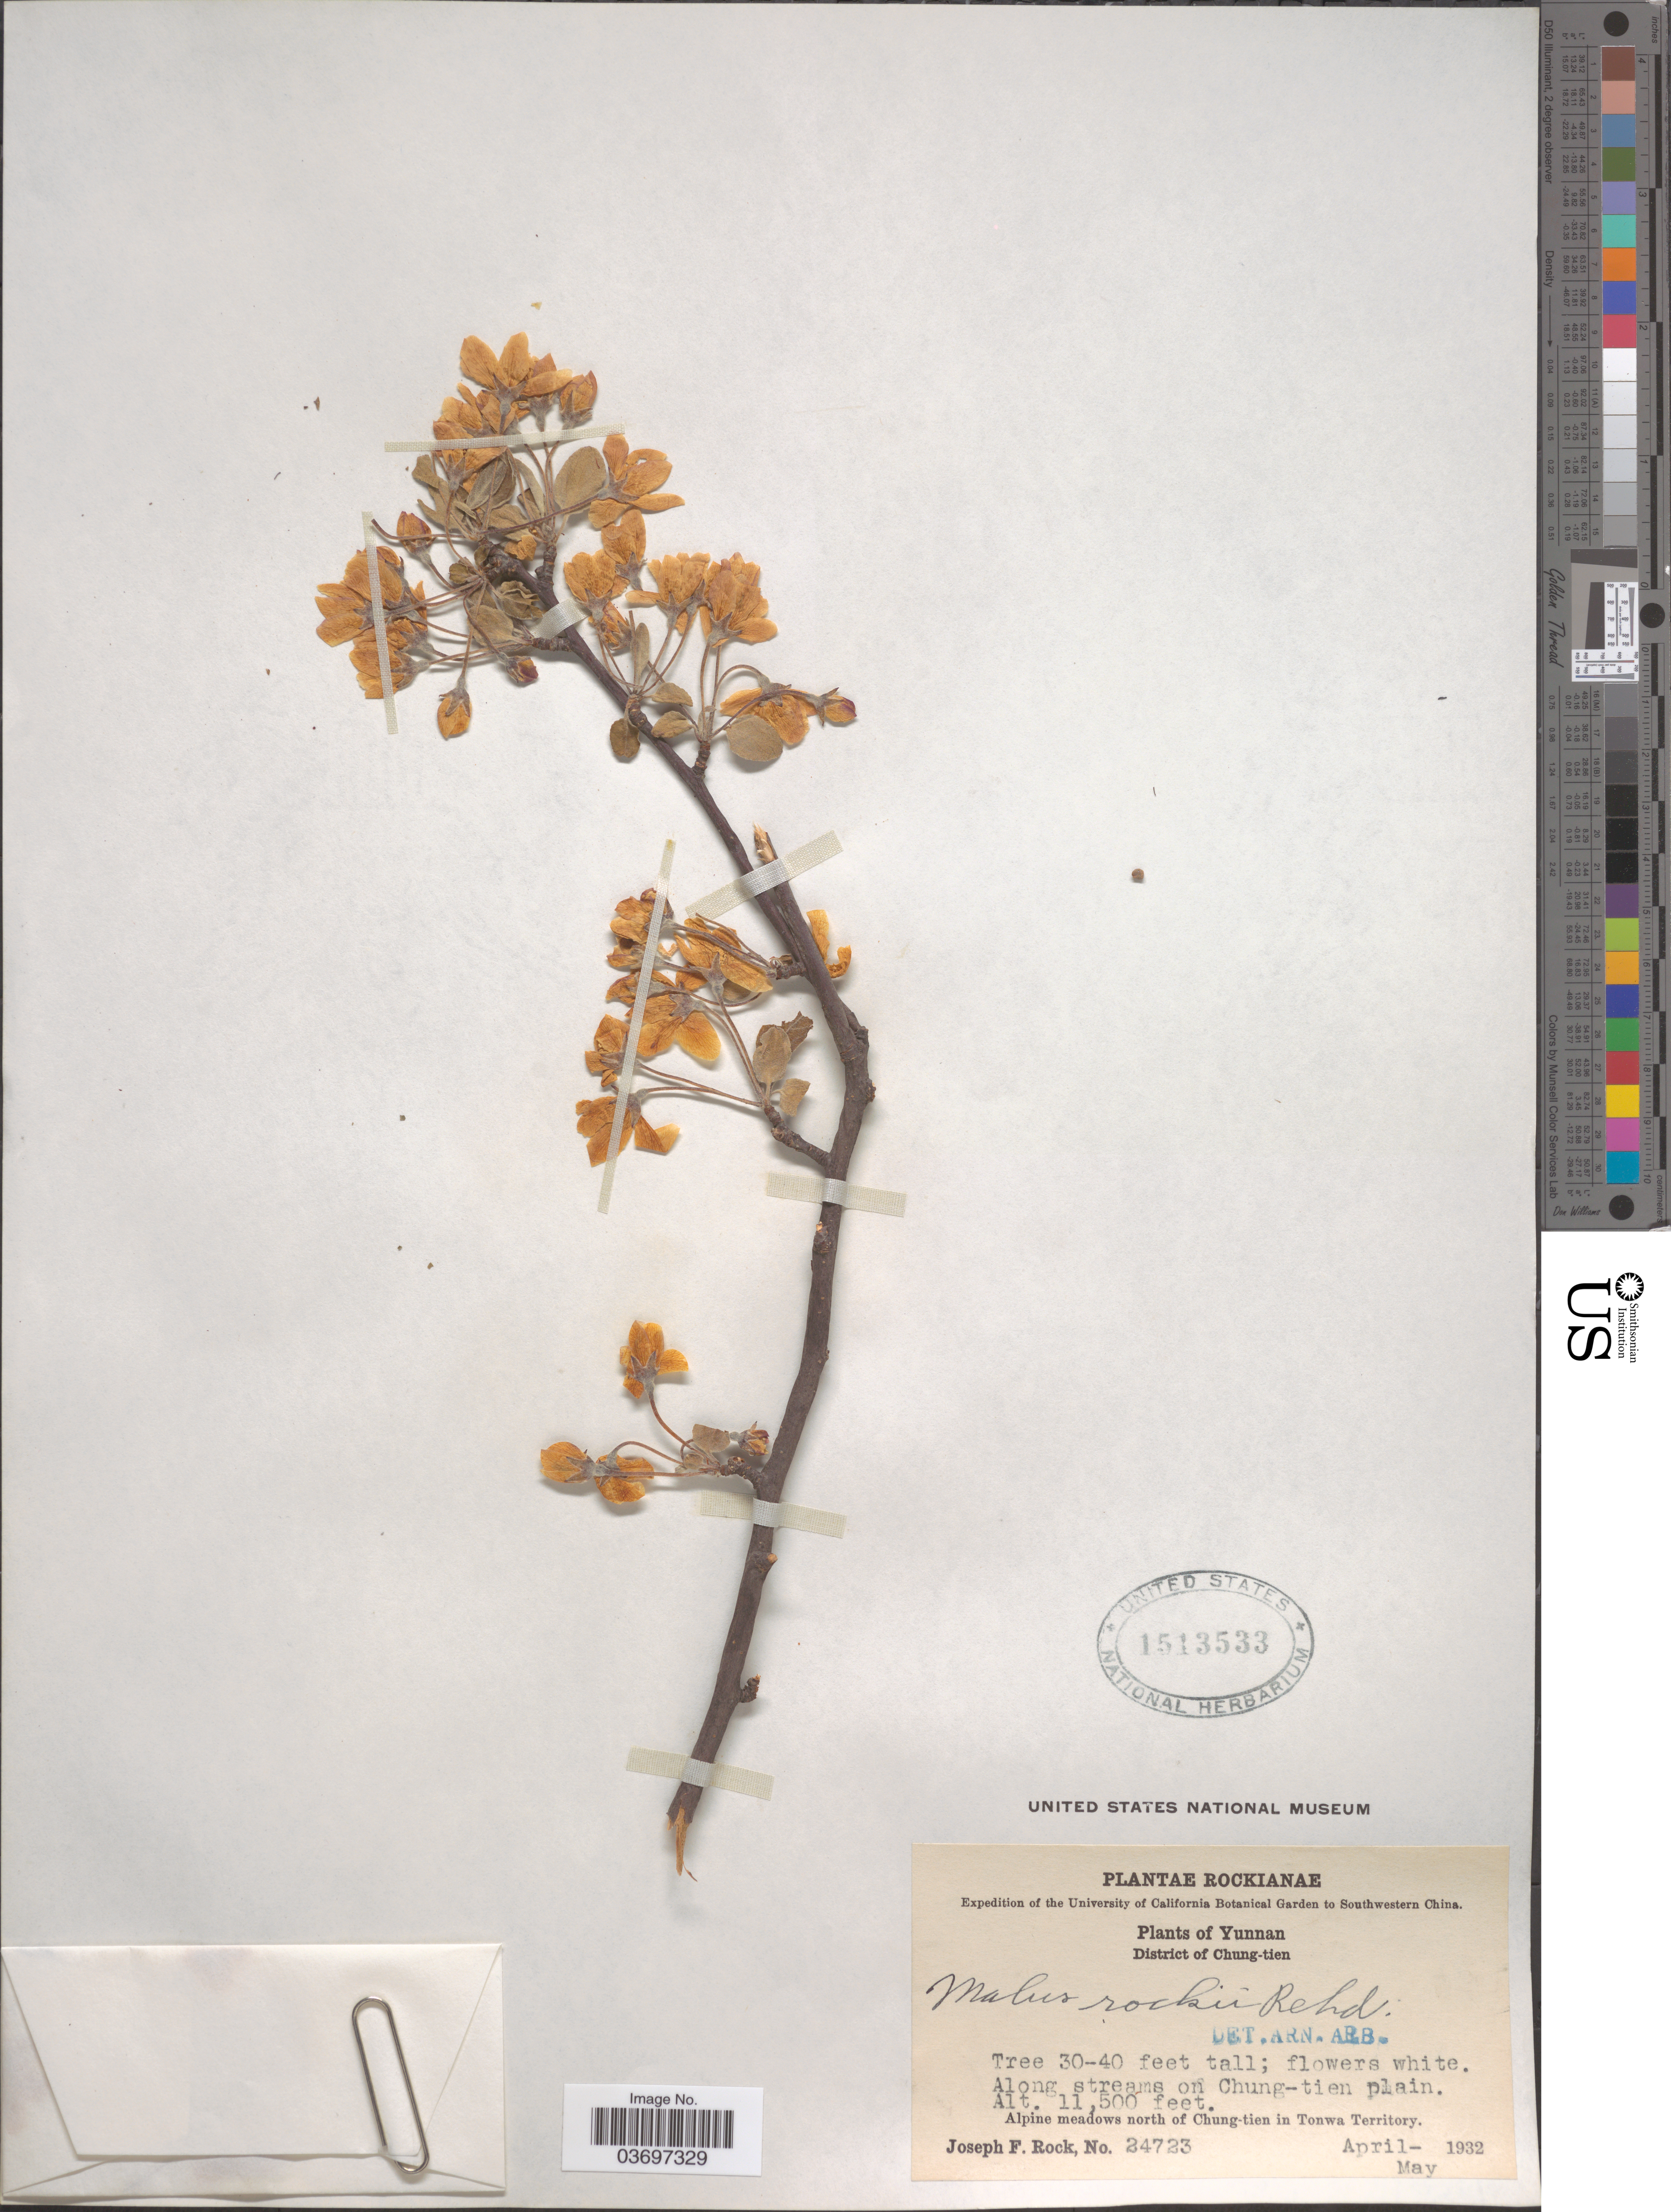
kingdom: Plantae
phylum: Tracheophyta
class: Magnoliopsida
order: Rosales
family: Rosaceae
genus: Malus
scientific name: Malus rockii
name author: Rehder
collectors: J. F. Rock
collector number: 24723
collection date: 1932-04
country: China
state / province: Yunnan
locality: Southwestern China. District of Chung-tien. Along streams on Chung-tien plain. Alpine meadows north of Chung-tien in Tonwa Territory.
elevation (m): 3505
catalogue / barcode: US 1513533